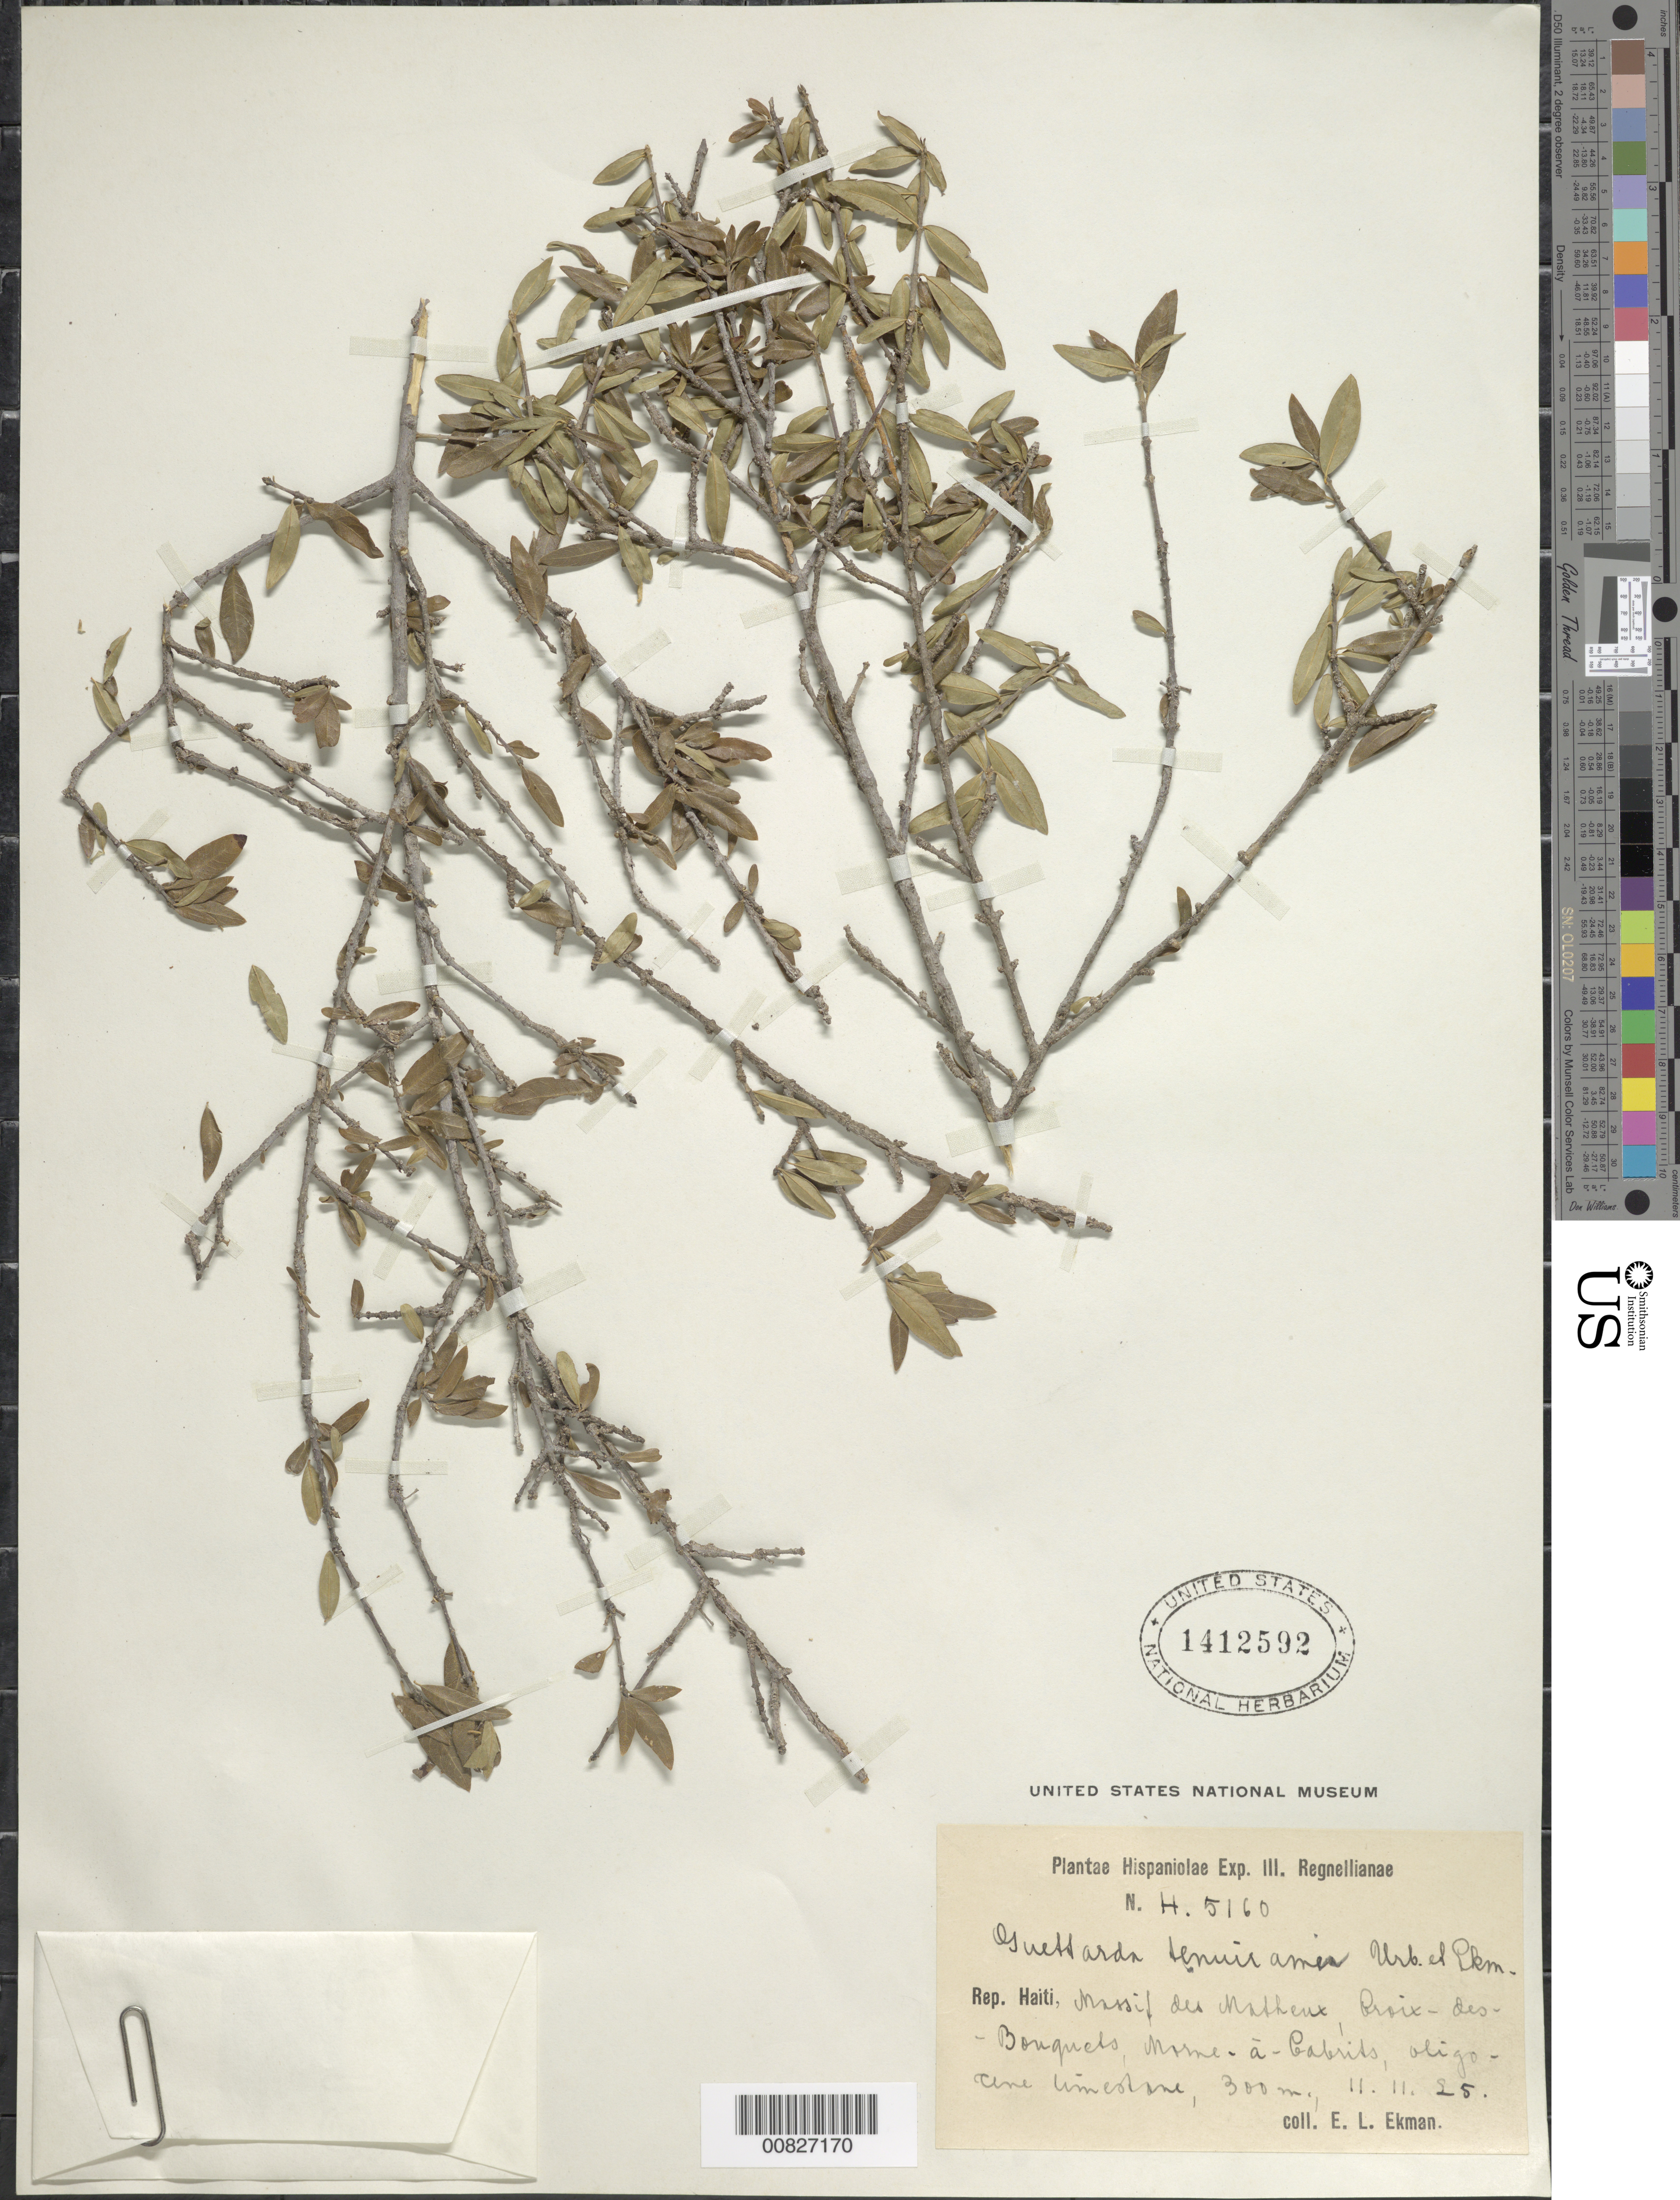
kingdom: Plantae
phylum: Tracheophyta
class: Magnoliopsida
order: Gentianales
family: Rubiaceae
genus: Guettarda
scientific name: Guettarda tenuiramis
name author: Urb.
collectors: E. L. Ekman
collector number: H 5160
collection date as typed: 11 Nov 1925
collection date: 1925-11-11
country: Haiti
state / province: Ouest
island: Hispaniola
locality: Massif des Matheux, Croix-des-Bouquets, Morne-à-Cabrits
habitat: Oligocene limestone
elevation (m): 300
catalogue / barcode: US 1412592